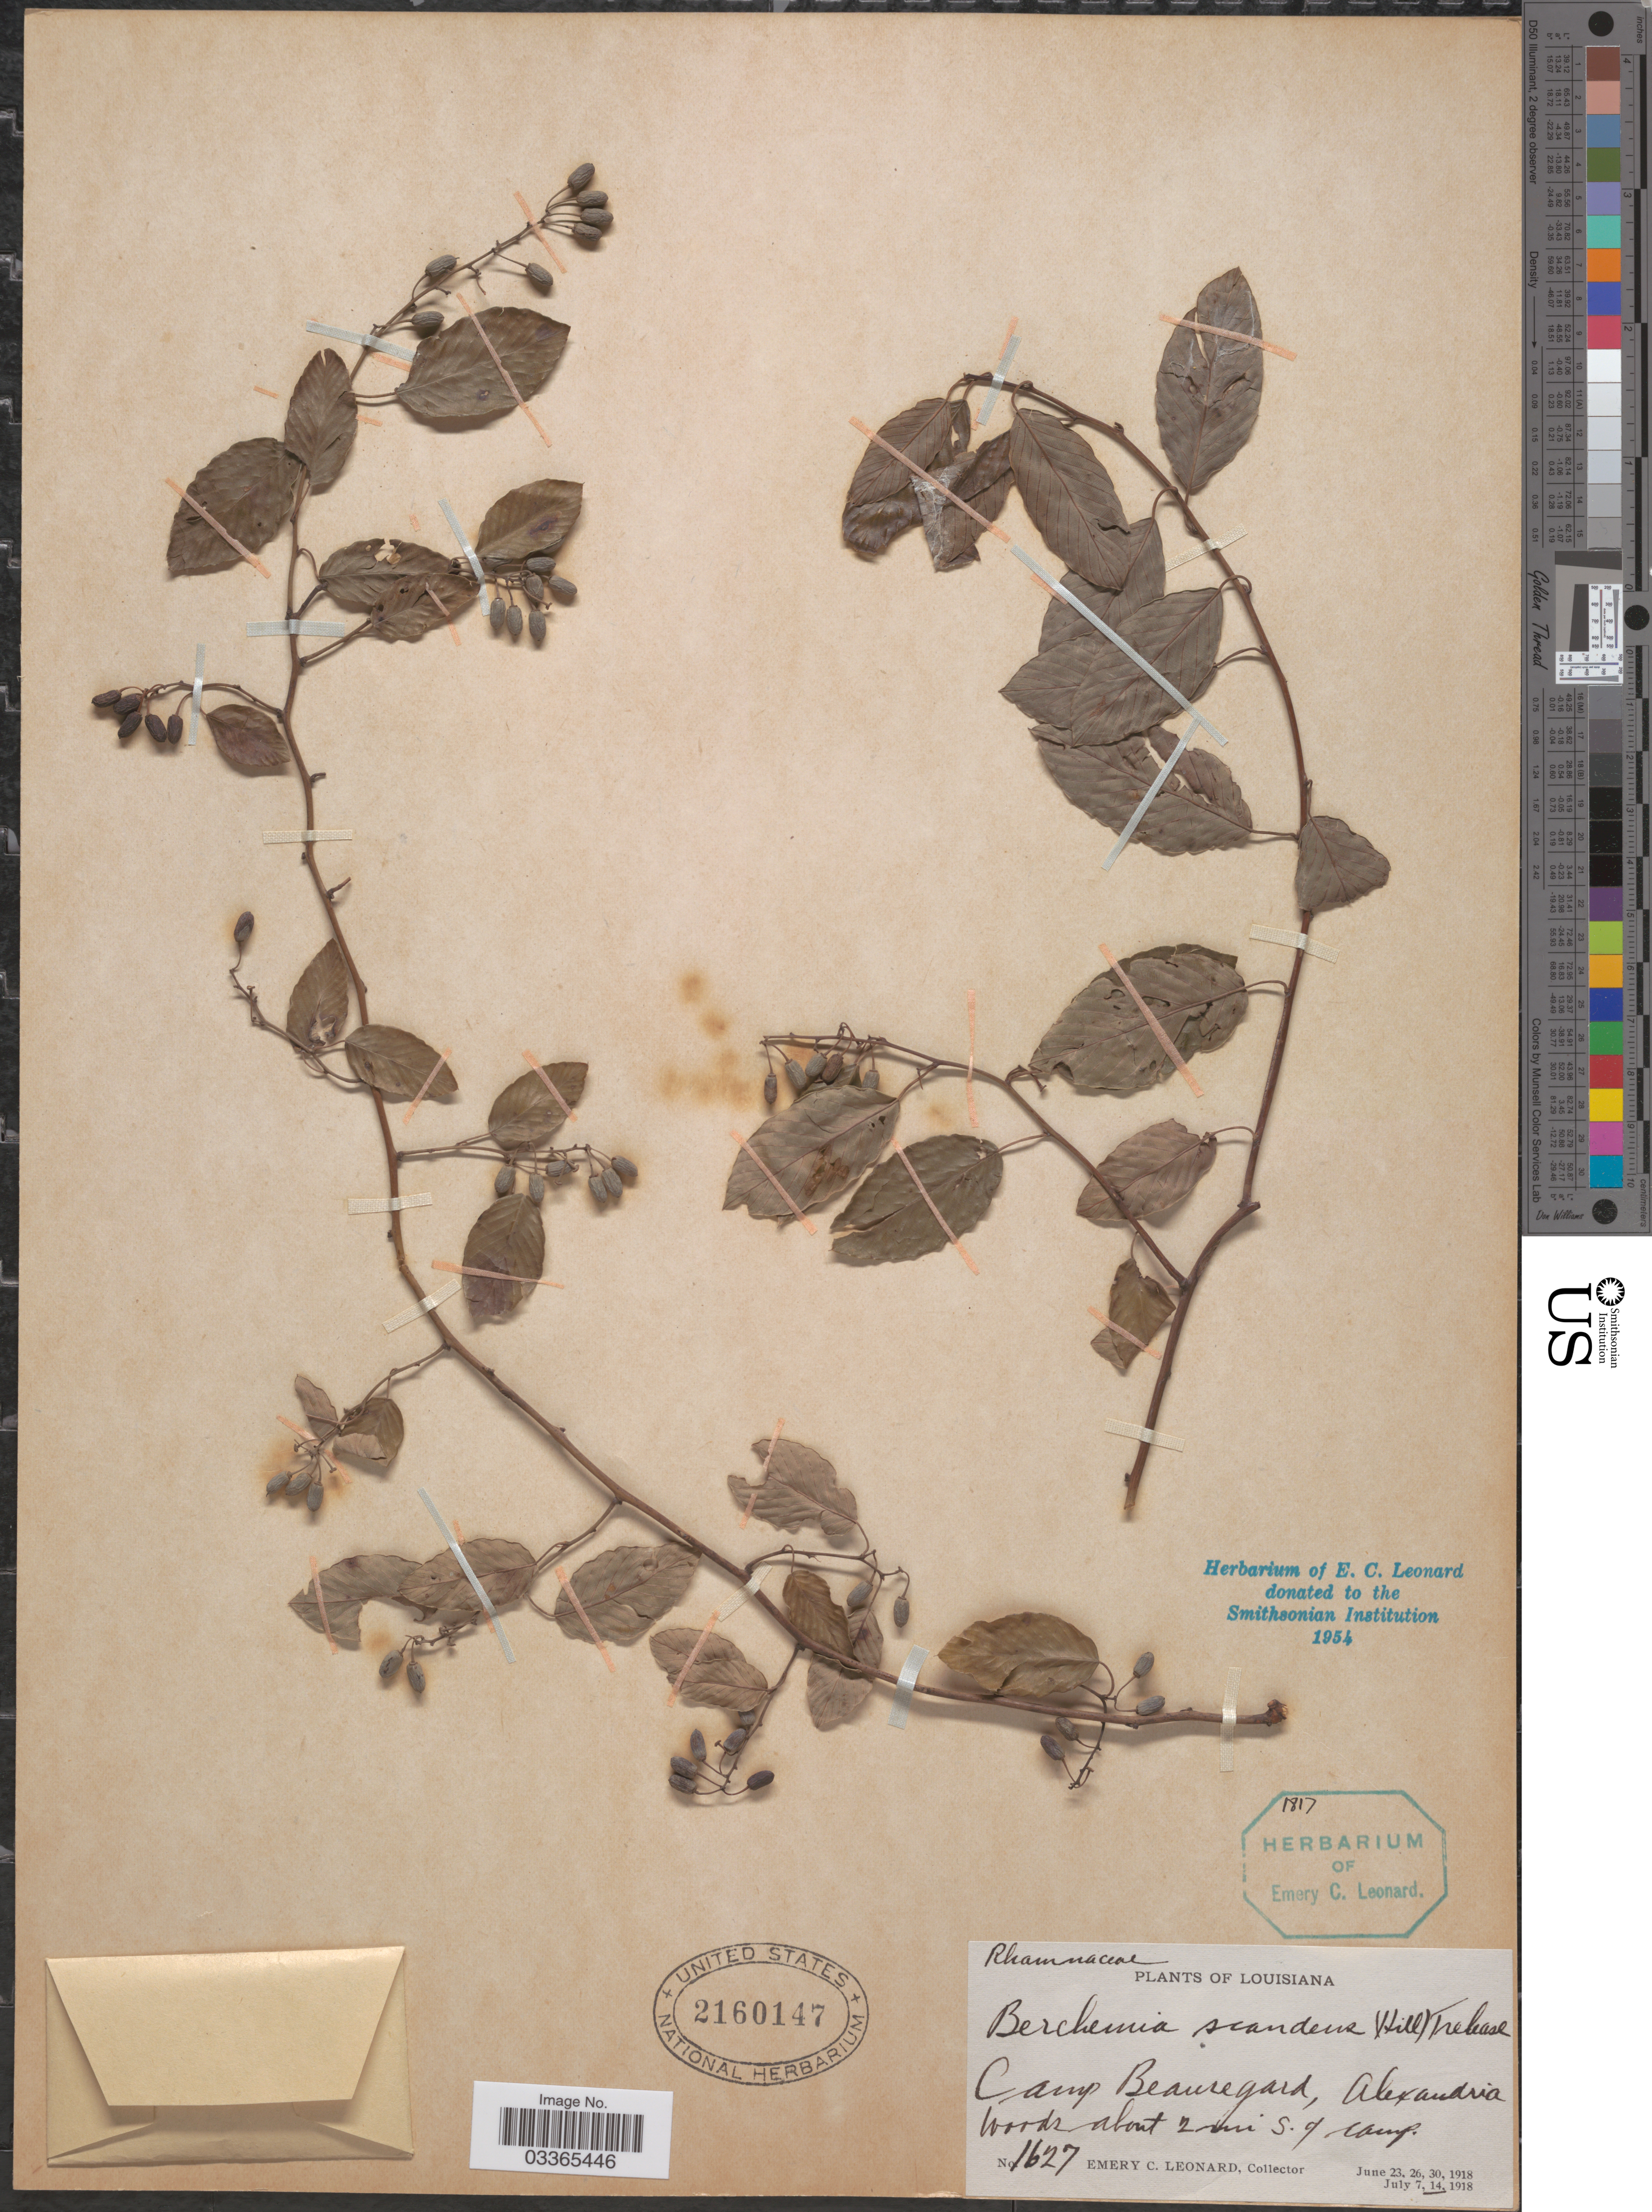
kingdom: Plantae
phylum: Tracheophyta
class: Magnoliopsida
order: Rosales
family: Rhamnaceae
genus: Berchemia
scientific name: Berchemia scandens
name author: (Hill) K. Koch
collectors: E. C. Leonard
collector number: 1627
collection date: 1918-07-14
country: United States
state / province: Louisiana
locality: Camp Beauregard, Alexandria. Woods about 2 mi. S. of camp.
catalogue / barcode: US 2160147